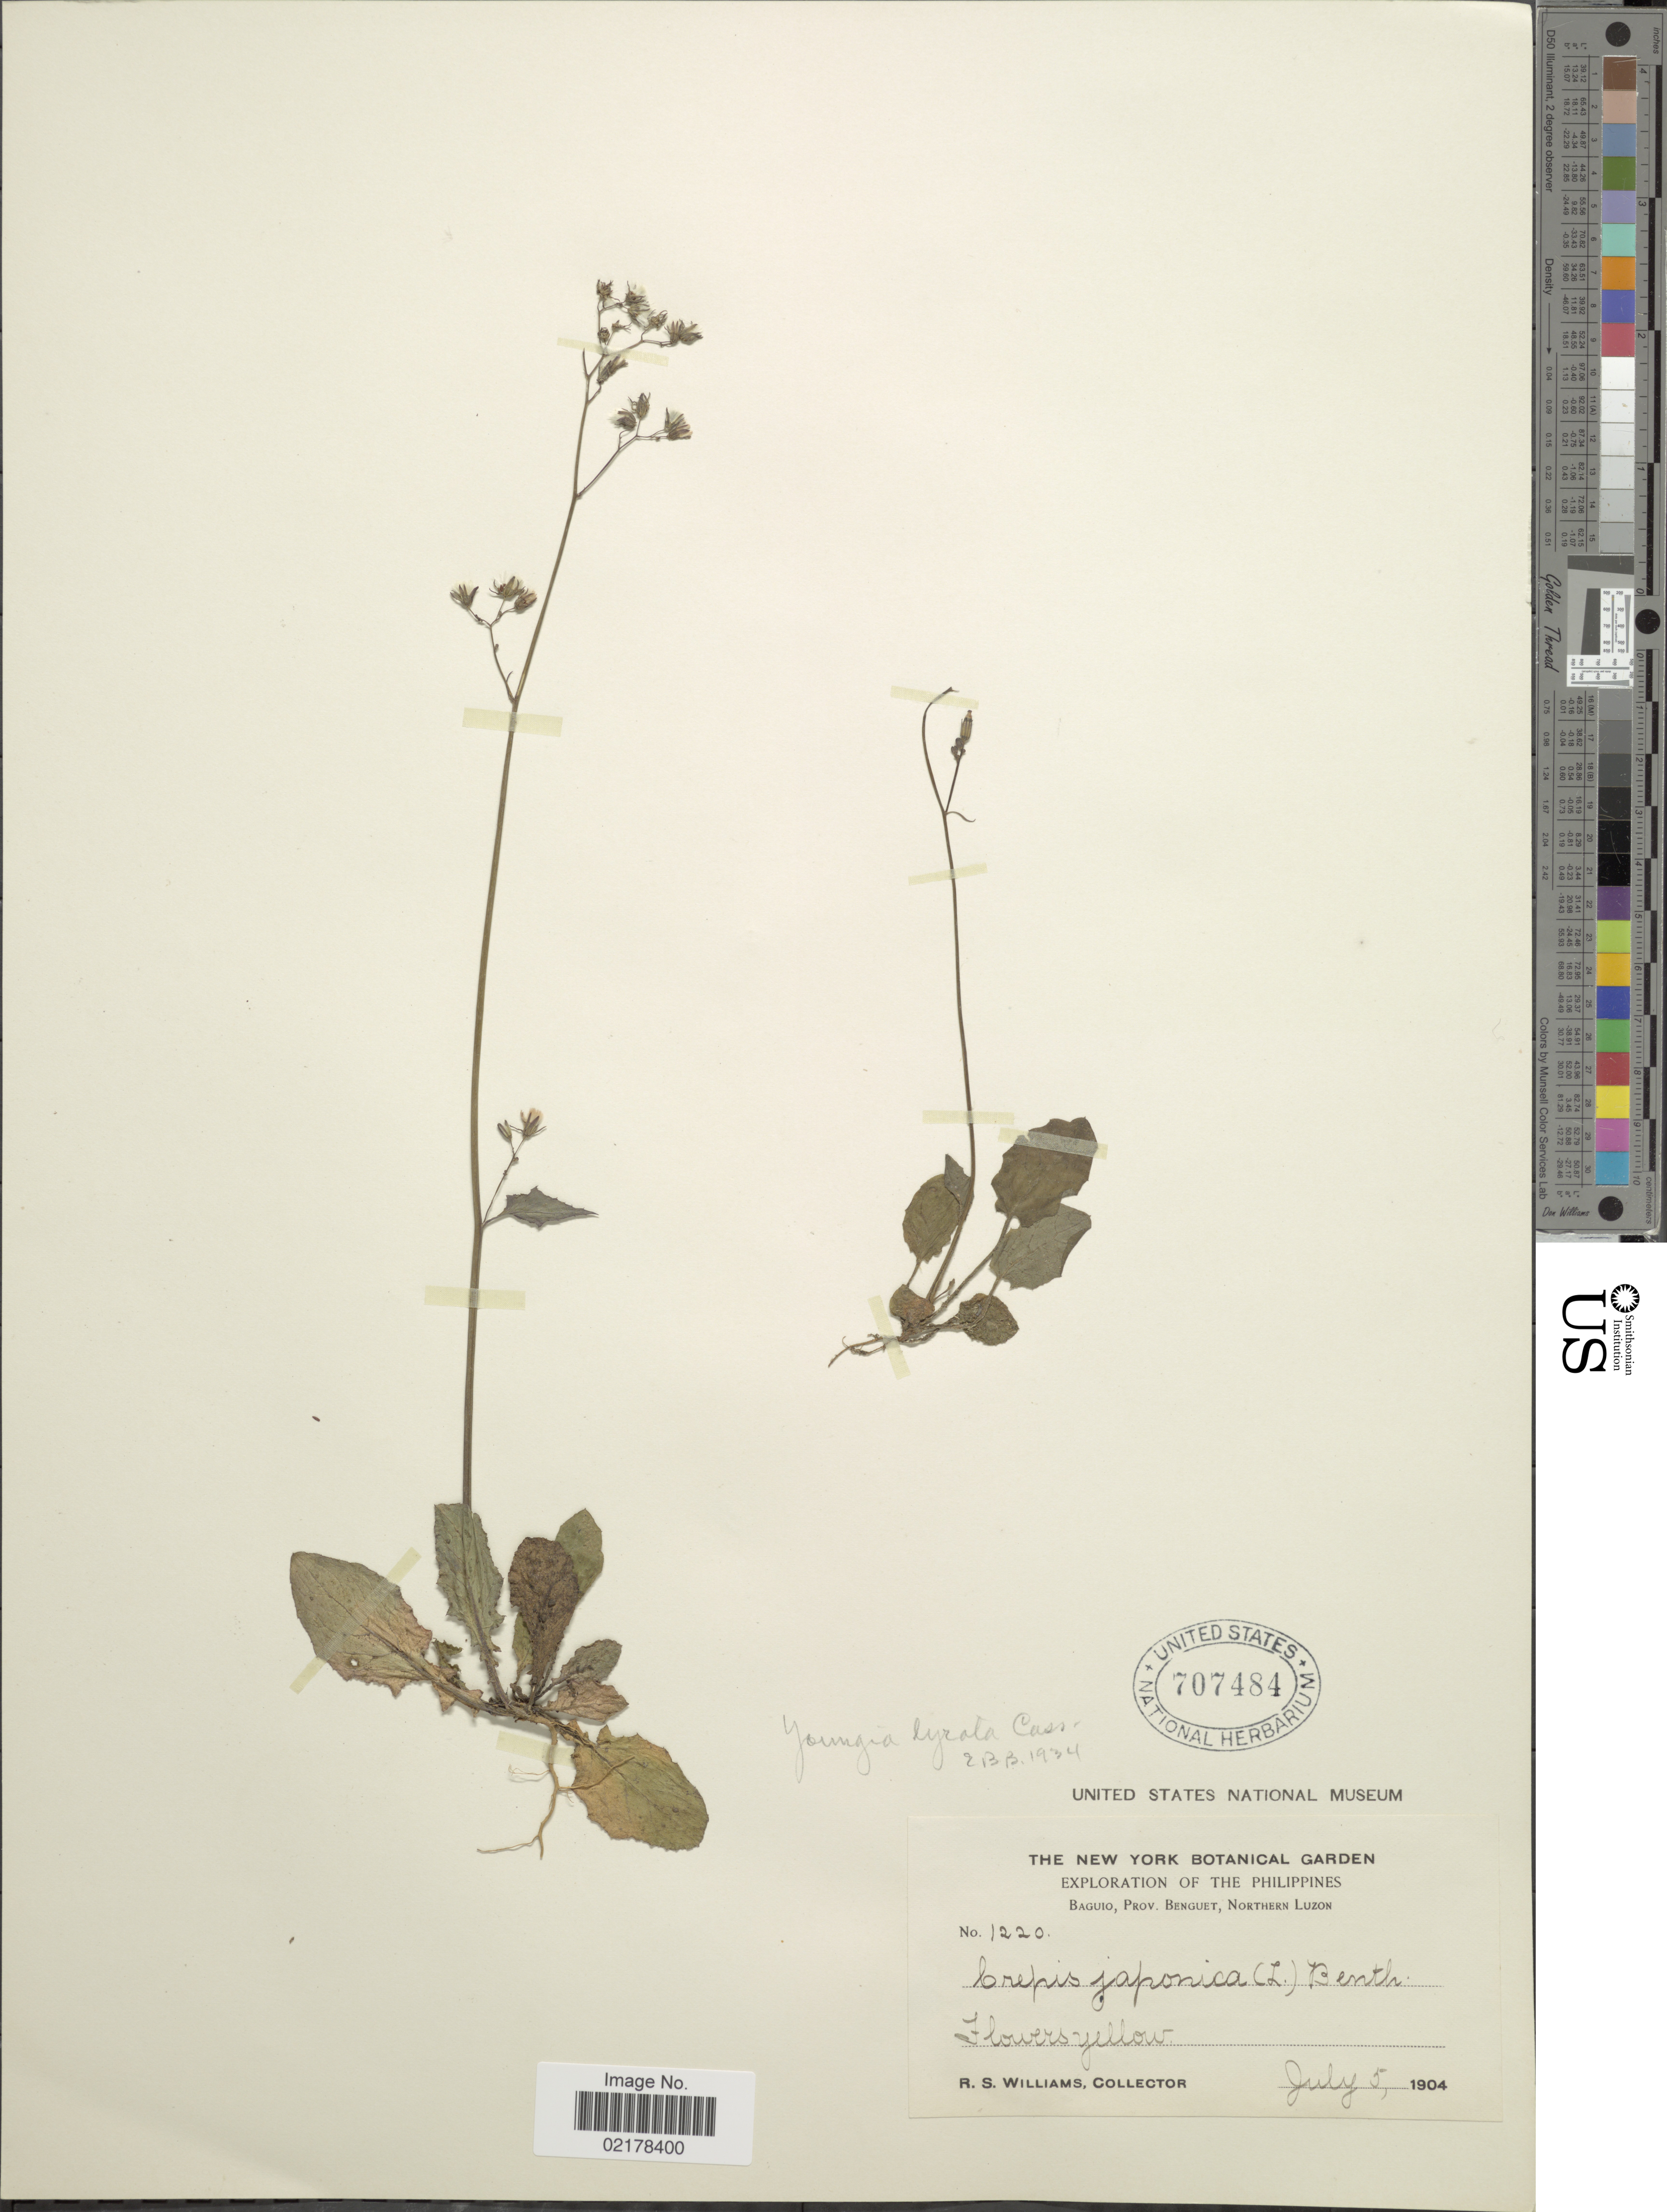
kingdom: Plantae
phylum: Tracheophyta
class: Magnoliopsida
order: Asterales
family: Asteraceae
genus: Youngia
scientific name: Youngia japonica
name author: (L.) DC.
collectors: R. S. Williams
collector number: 1220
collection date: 1904-07-05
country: Philippines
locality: Baguio, Prov. Benguet, Northern Luzon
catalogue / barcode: US 707484